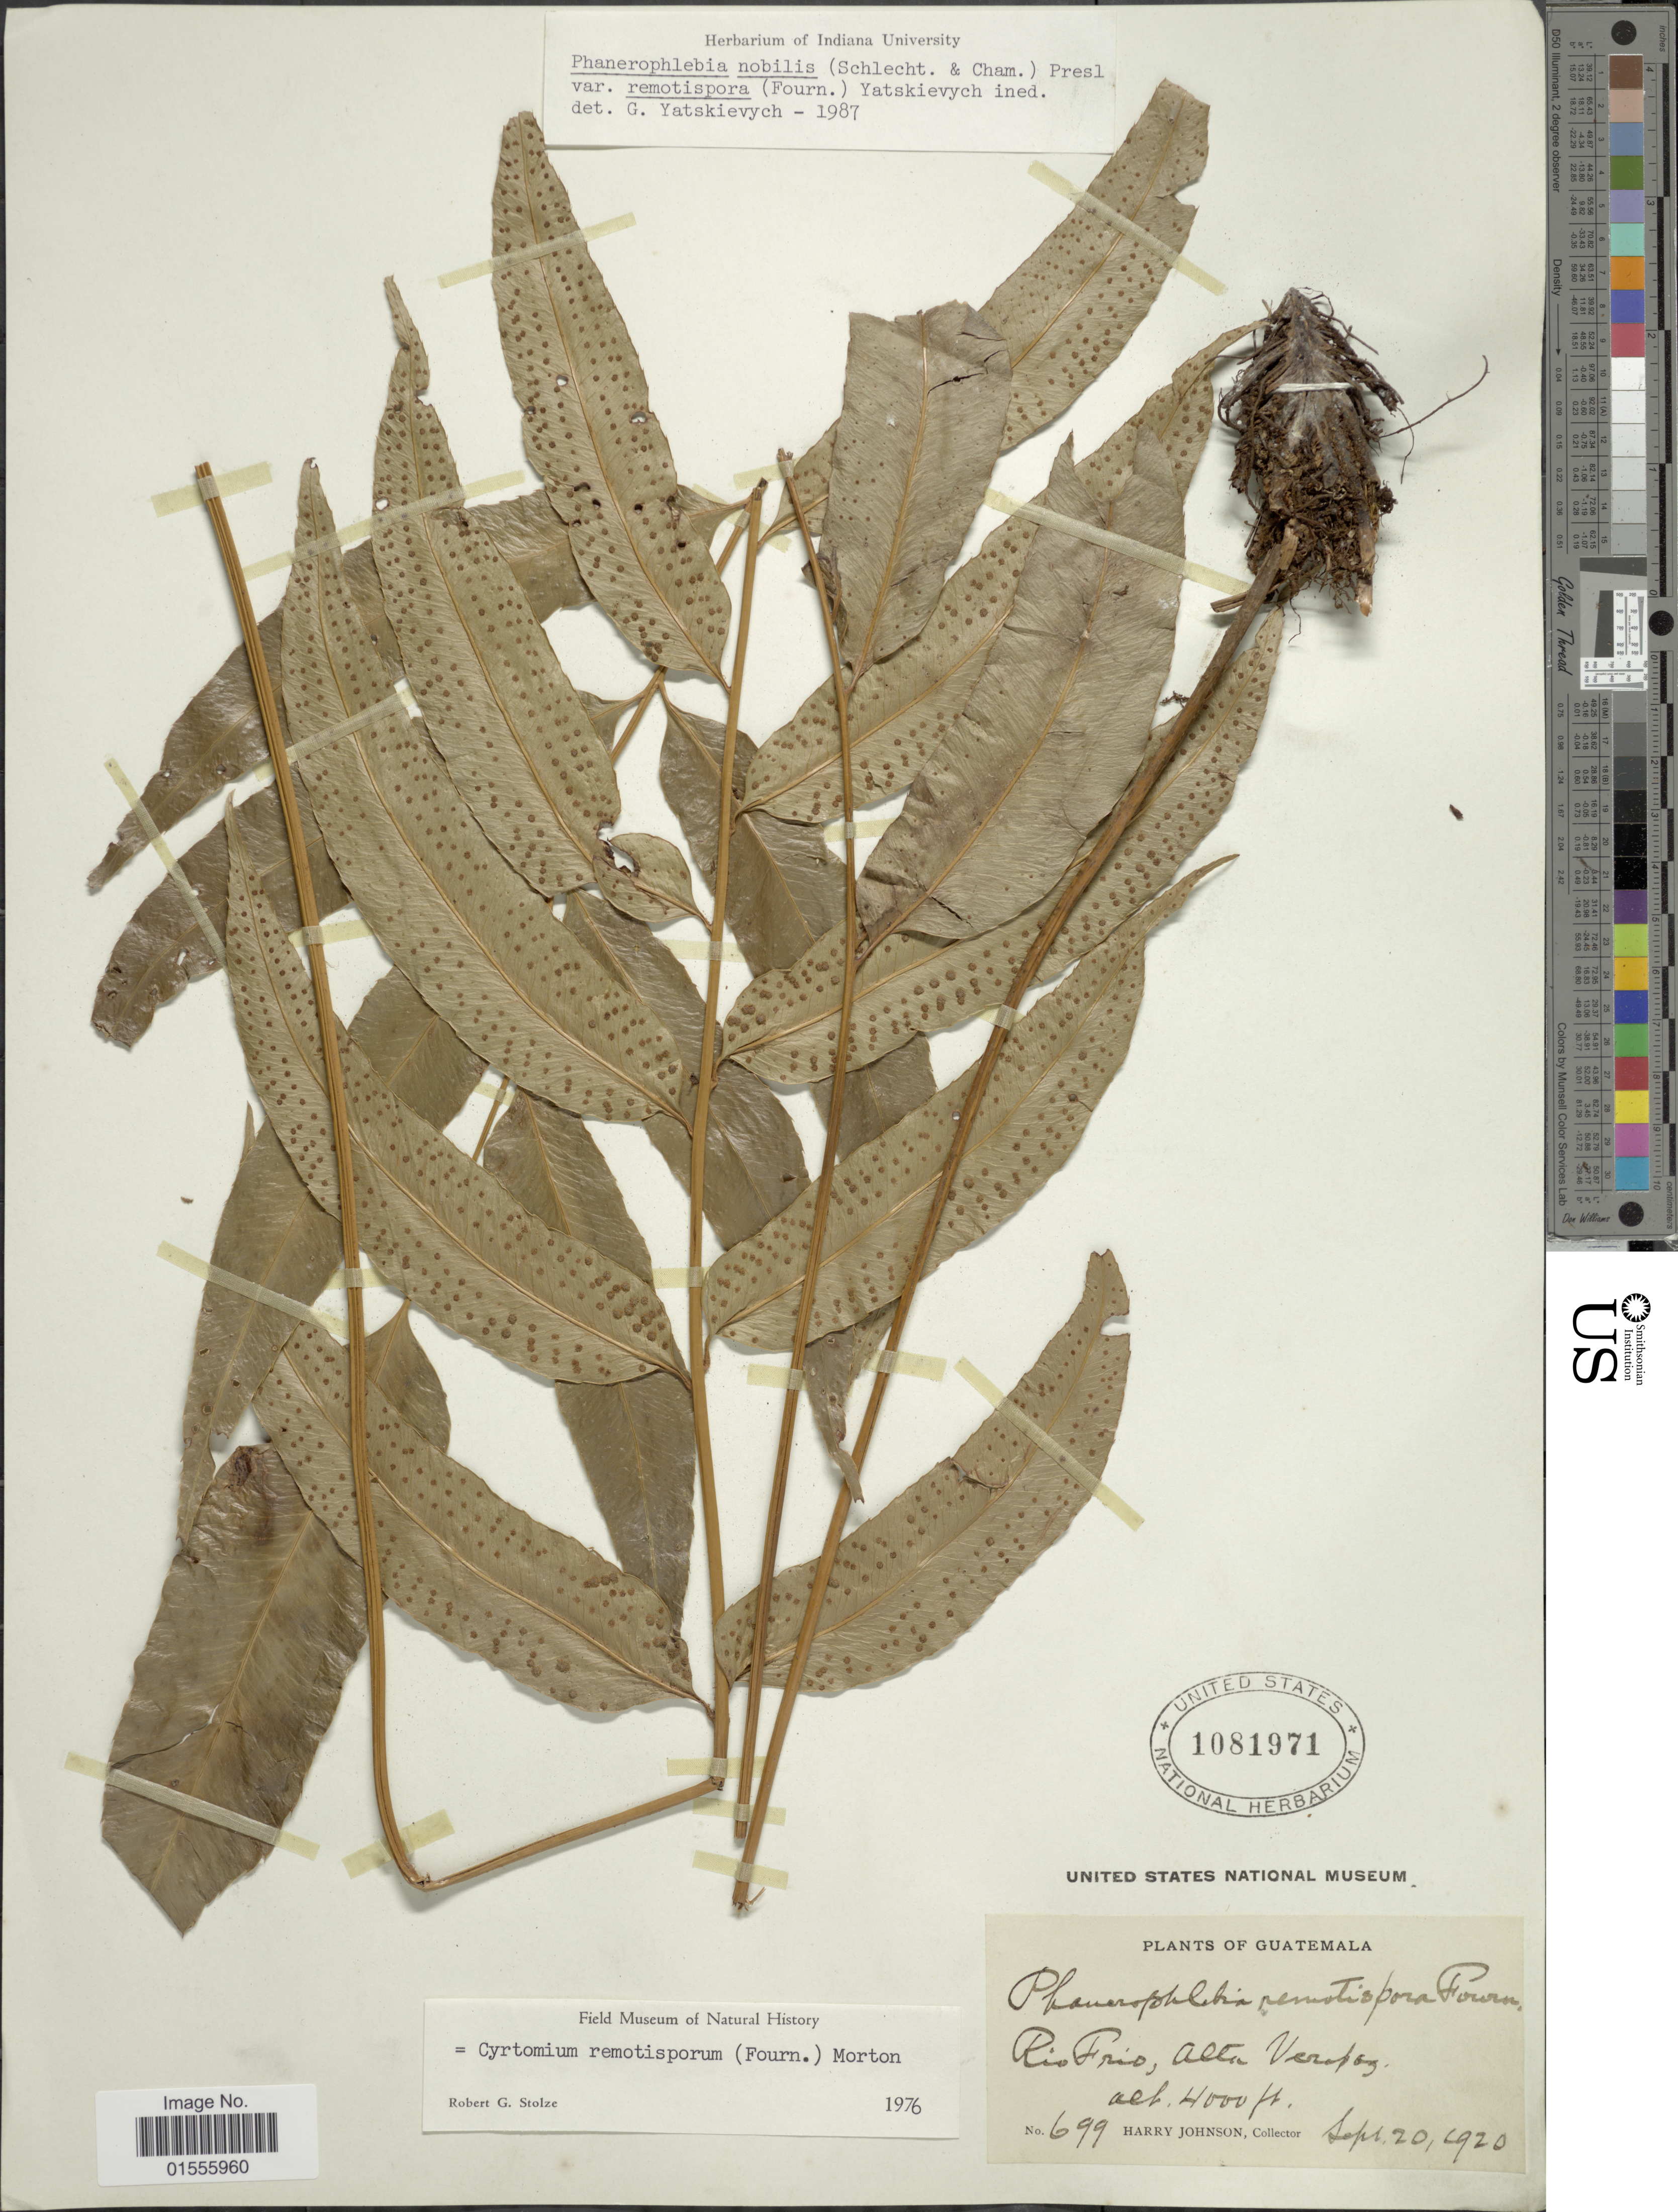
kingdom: Plantae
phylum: Tracheophyta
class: Polypodiopsida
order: Polypodiales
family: Dryopteridaceae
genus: Phanerophlebia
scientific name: Phanerophlebia remotispora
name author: E. Fourn.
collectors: H. Johnson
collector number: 699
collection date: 1920-09-20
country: Guatemala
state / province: Alta Verapaz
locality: Rio Frio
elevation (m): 1219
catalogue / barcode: US 1081971